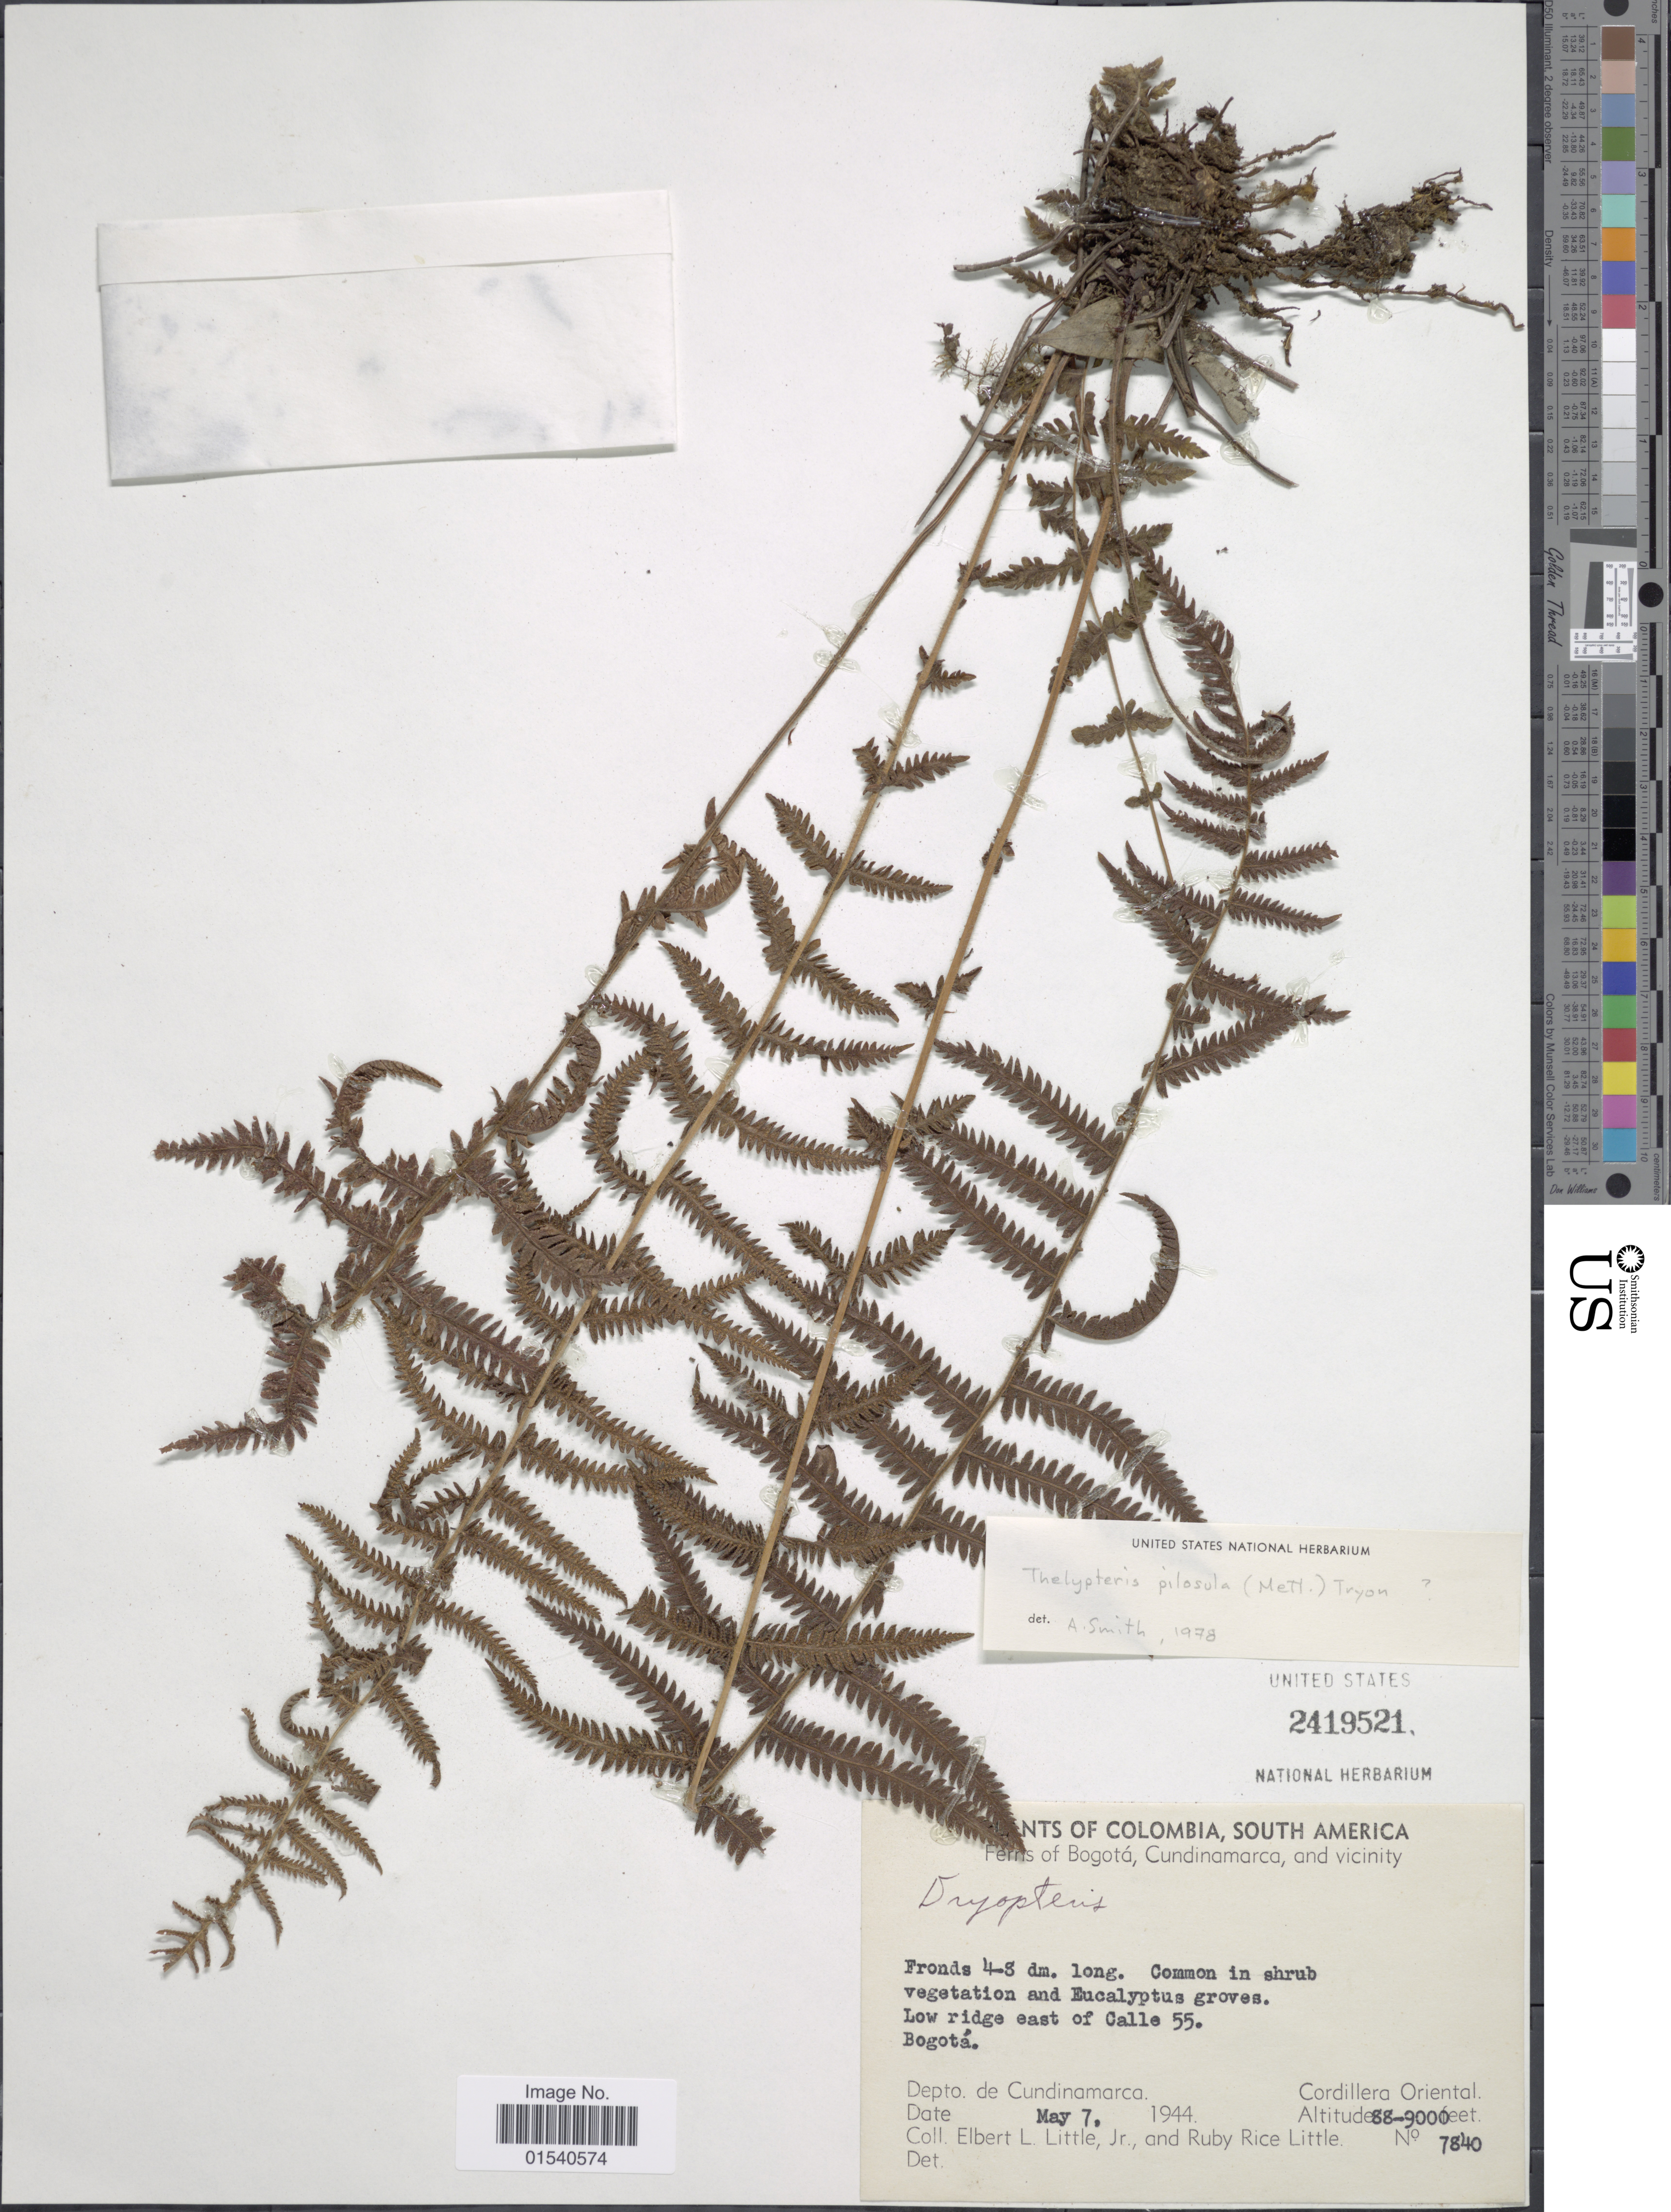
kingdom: Plantae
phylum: Tracheophyta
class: Polypodiopsida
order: Polypodiales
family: Thelypteridaceae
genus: Amauropelta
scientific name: Amauropelta pilosula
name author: (Klotzsch & H. Karst.) Á. Löve & D. Löve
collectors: E. L. Little & R. R. Little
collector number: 7840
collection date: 1944-05-07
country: Colombia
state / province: Cundinamarca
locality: Bogotá, and vicinity, Low ridge east of Calle 55, Depto de Cundinamarca, Cordillera Oriental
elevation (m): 2682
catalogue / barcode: US 2419521